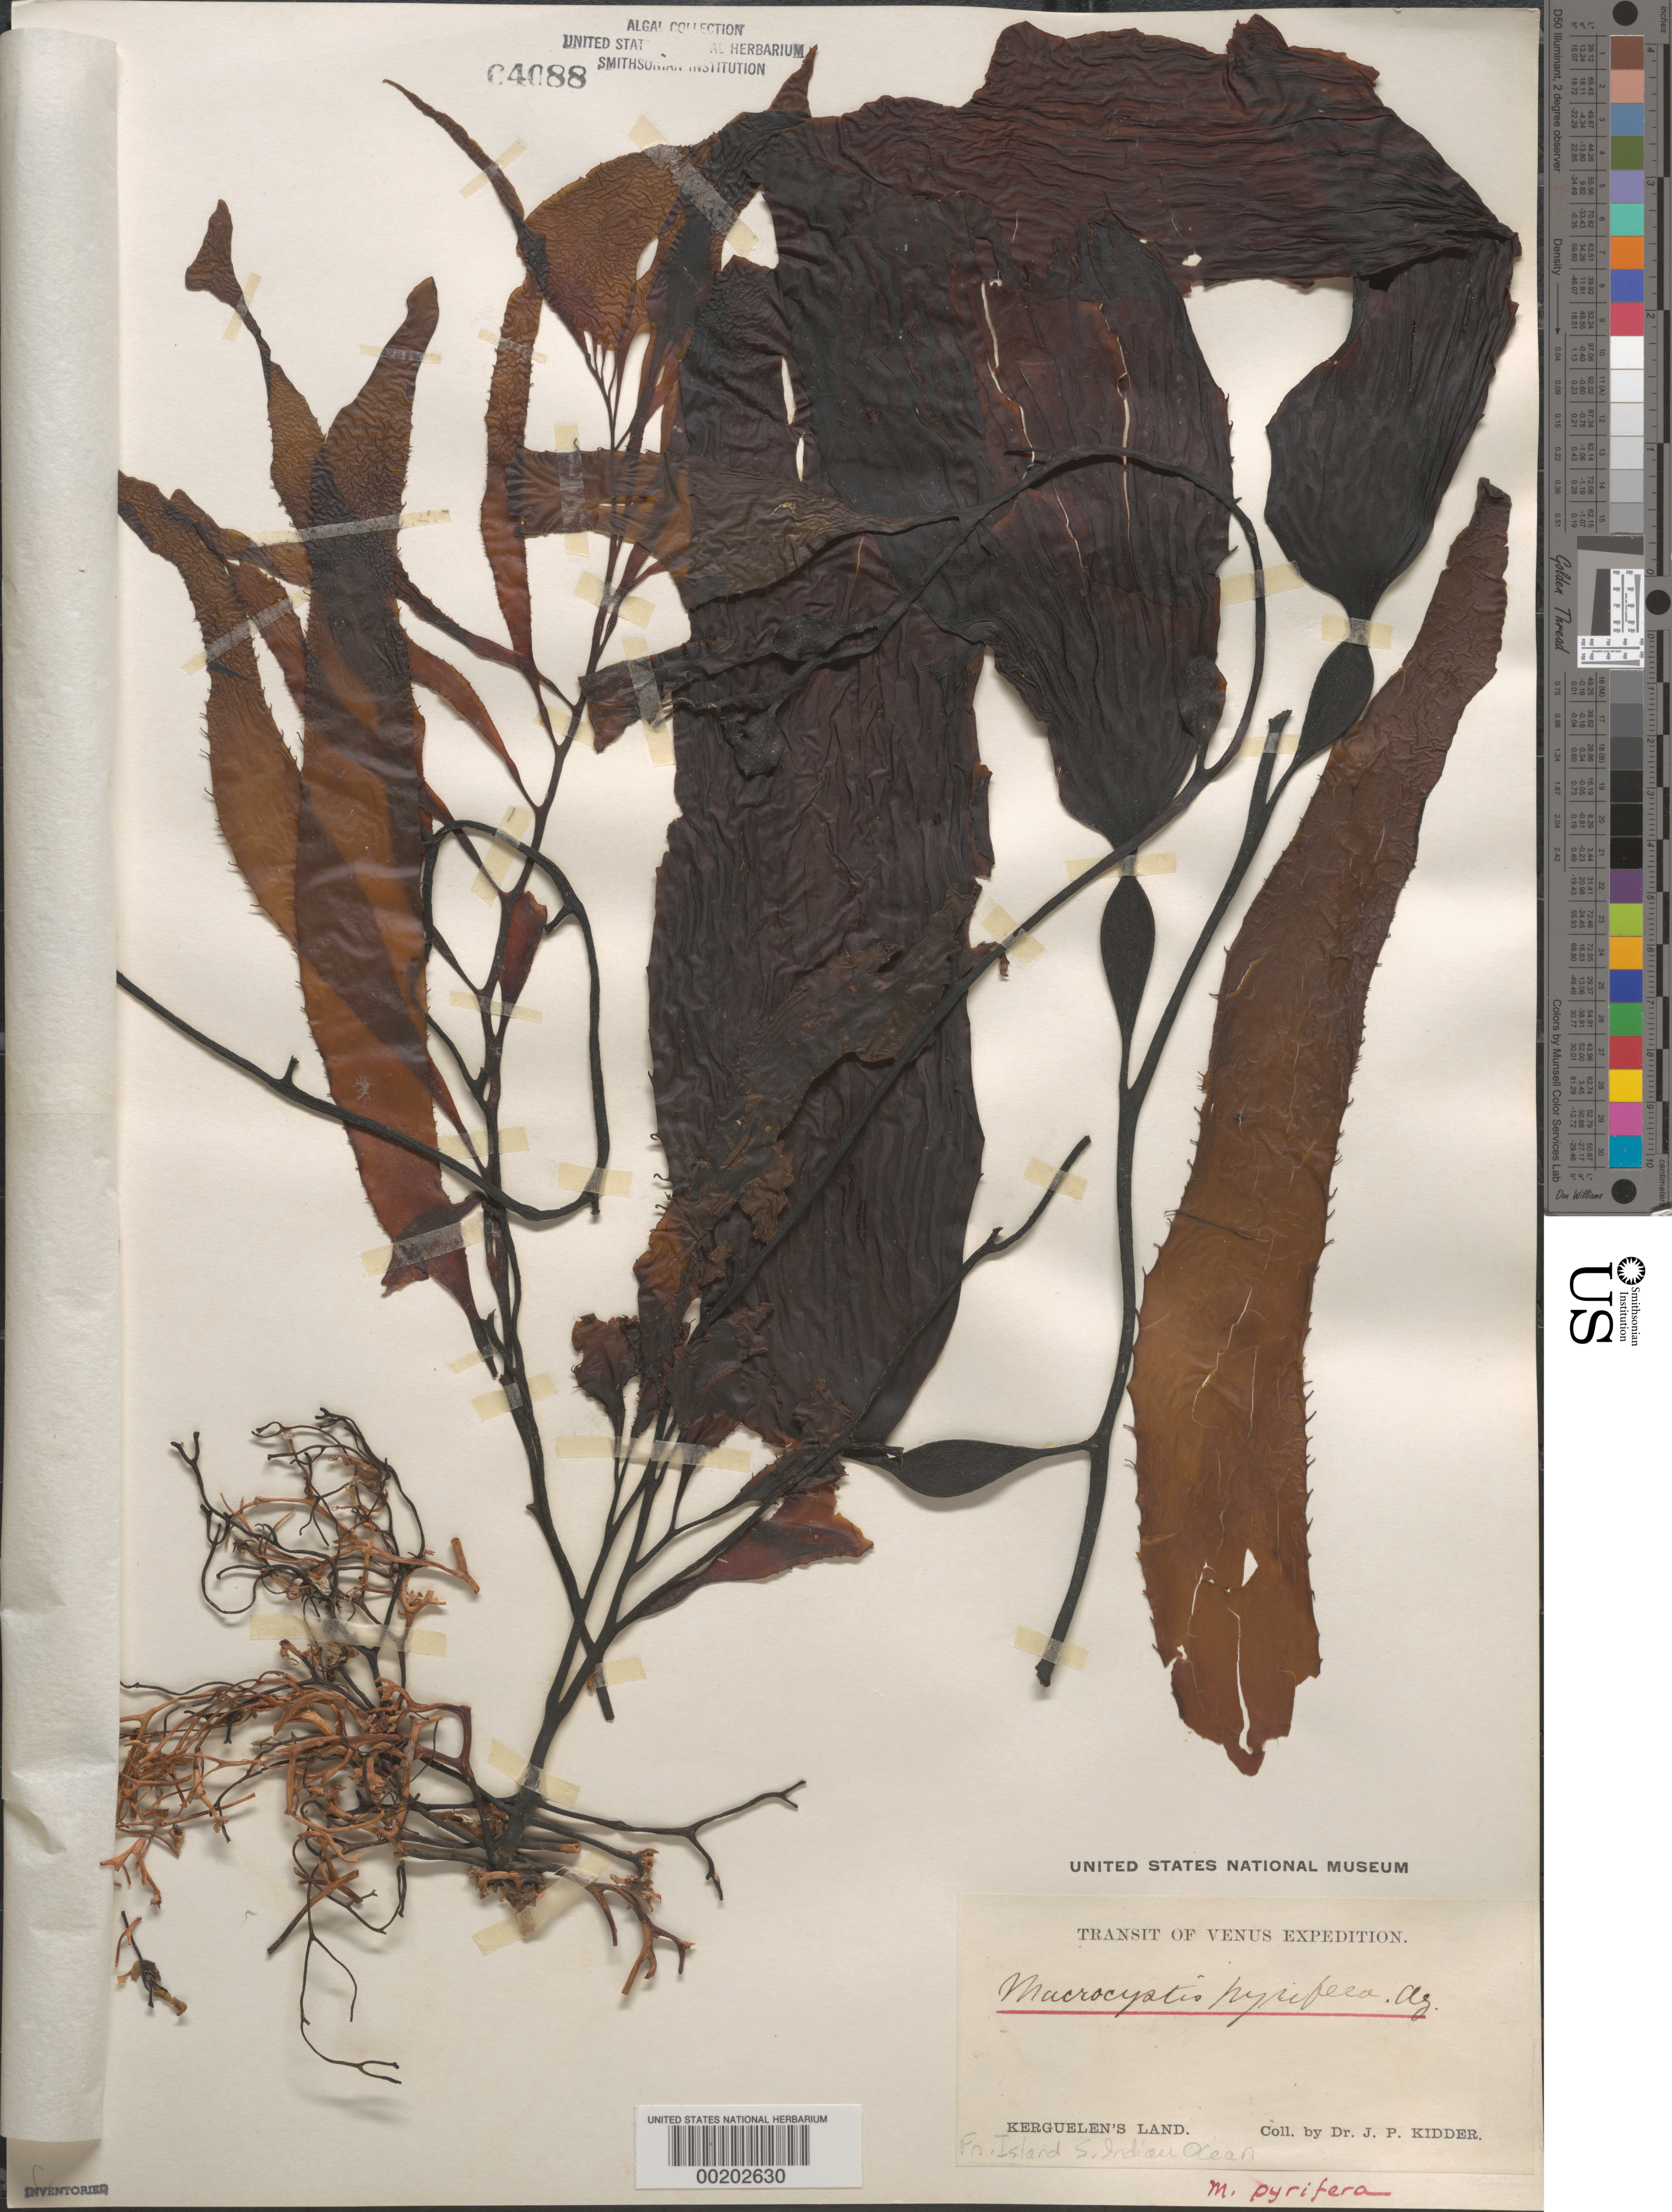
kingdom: Chromista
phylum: Ochrophyta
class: Phaeophyceae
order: Laminariales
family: Laminariaceae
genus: Macrocystis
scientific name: Macrocystis pyrifera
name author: (L.) C. Agardh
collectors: J.P. Kidder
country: French Southern Territories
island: Kerguelen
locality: (Old name: Kerguelen's Land)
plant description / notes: Transit of Venus Expedition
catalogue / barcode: US 4088